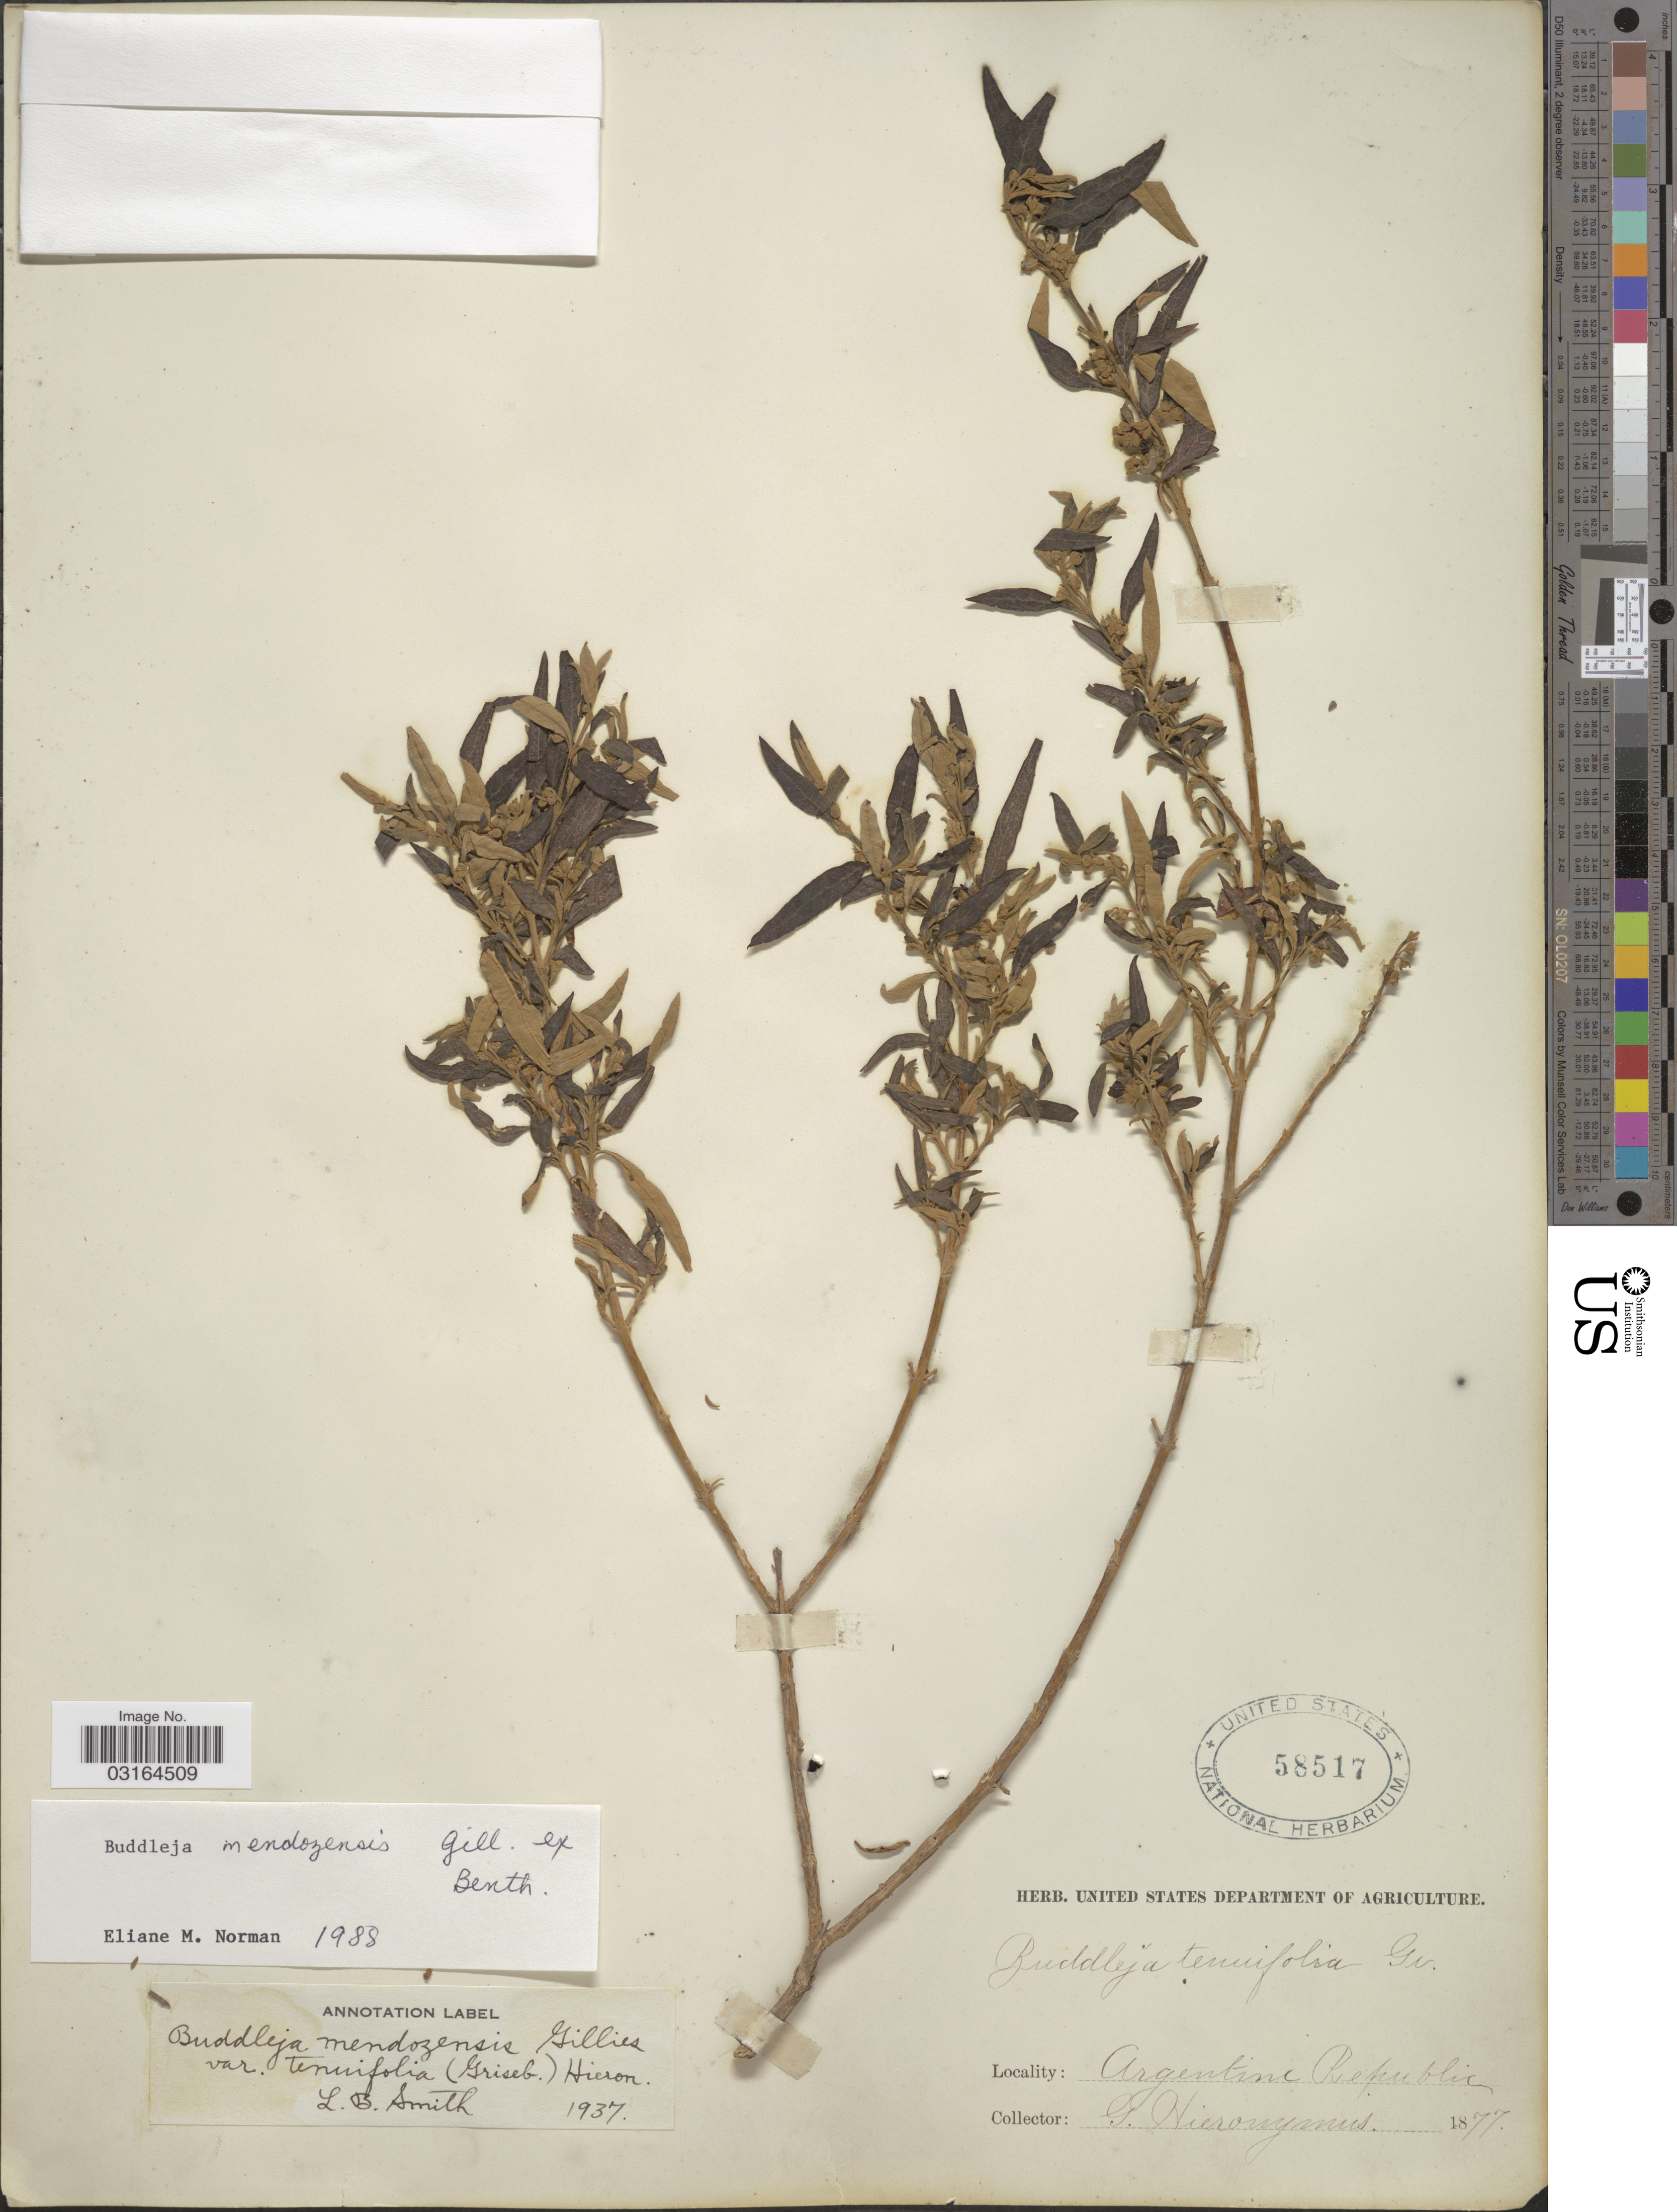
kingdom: Plantae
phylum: Tracheophyta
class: Magnoliopsida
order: Lamiales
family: Scrophulariaceae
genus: Buddleja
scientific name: Buddleja mendozensis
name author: Gillet ex Benth.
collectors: G. H. Hieronymus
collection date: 1877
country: Argentina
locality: Argentine Republic.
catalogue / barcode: US 58517